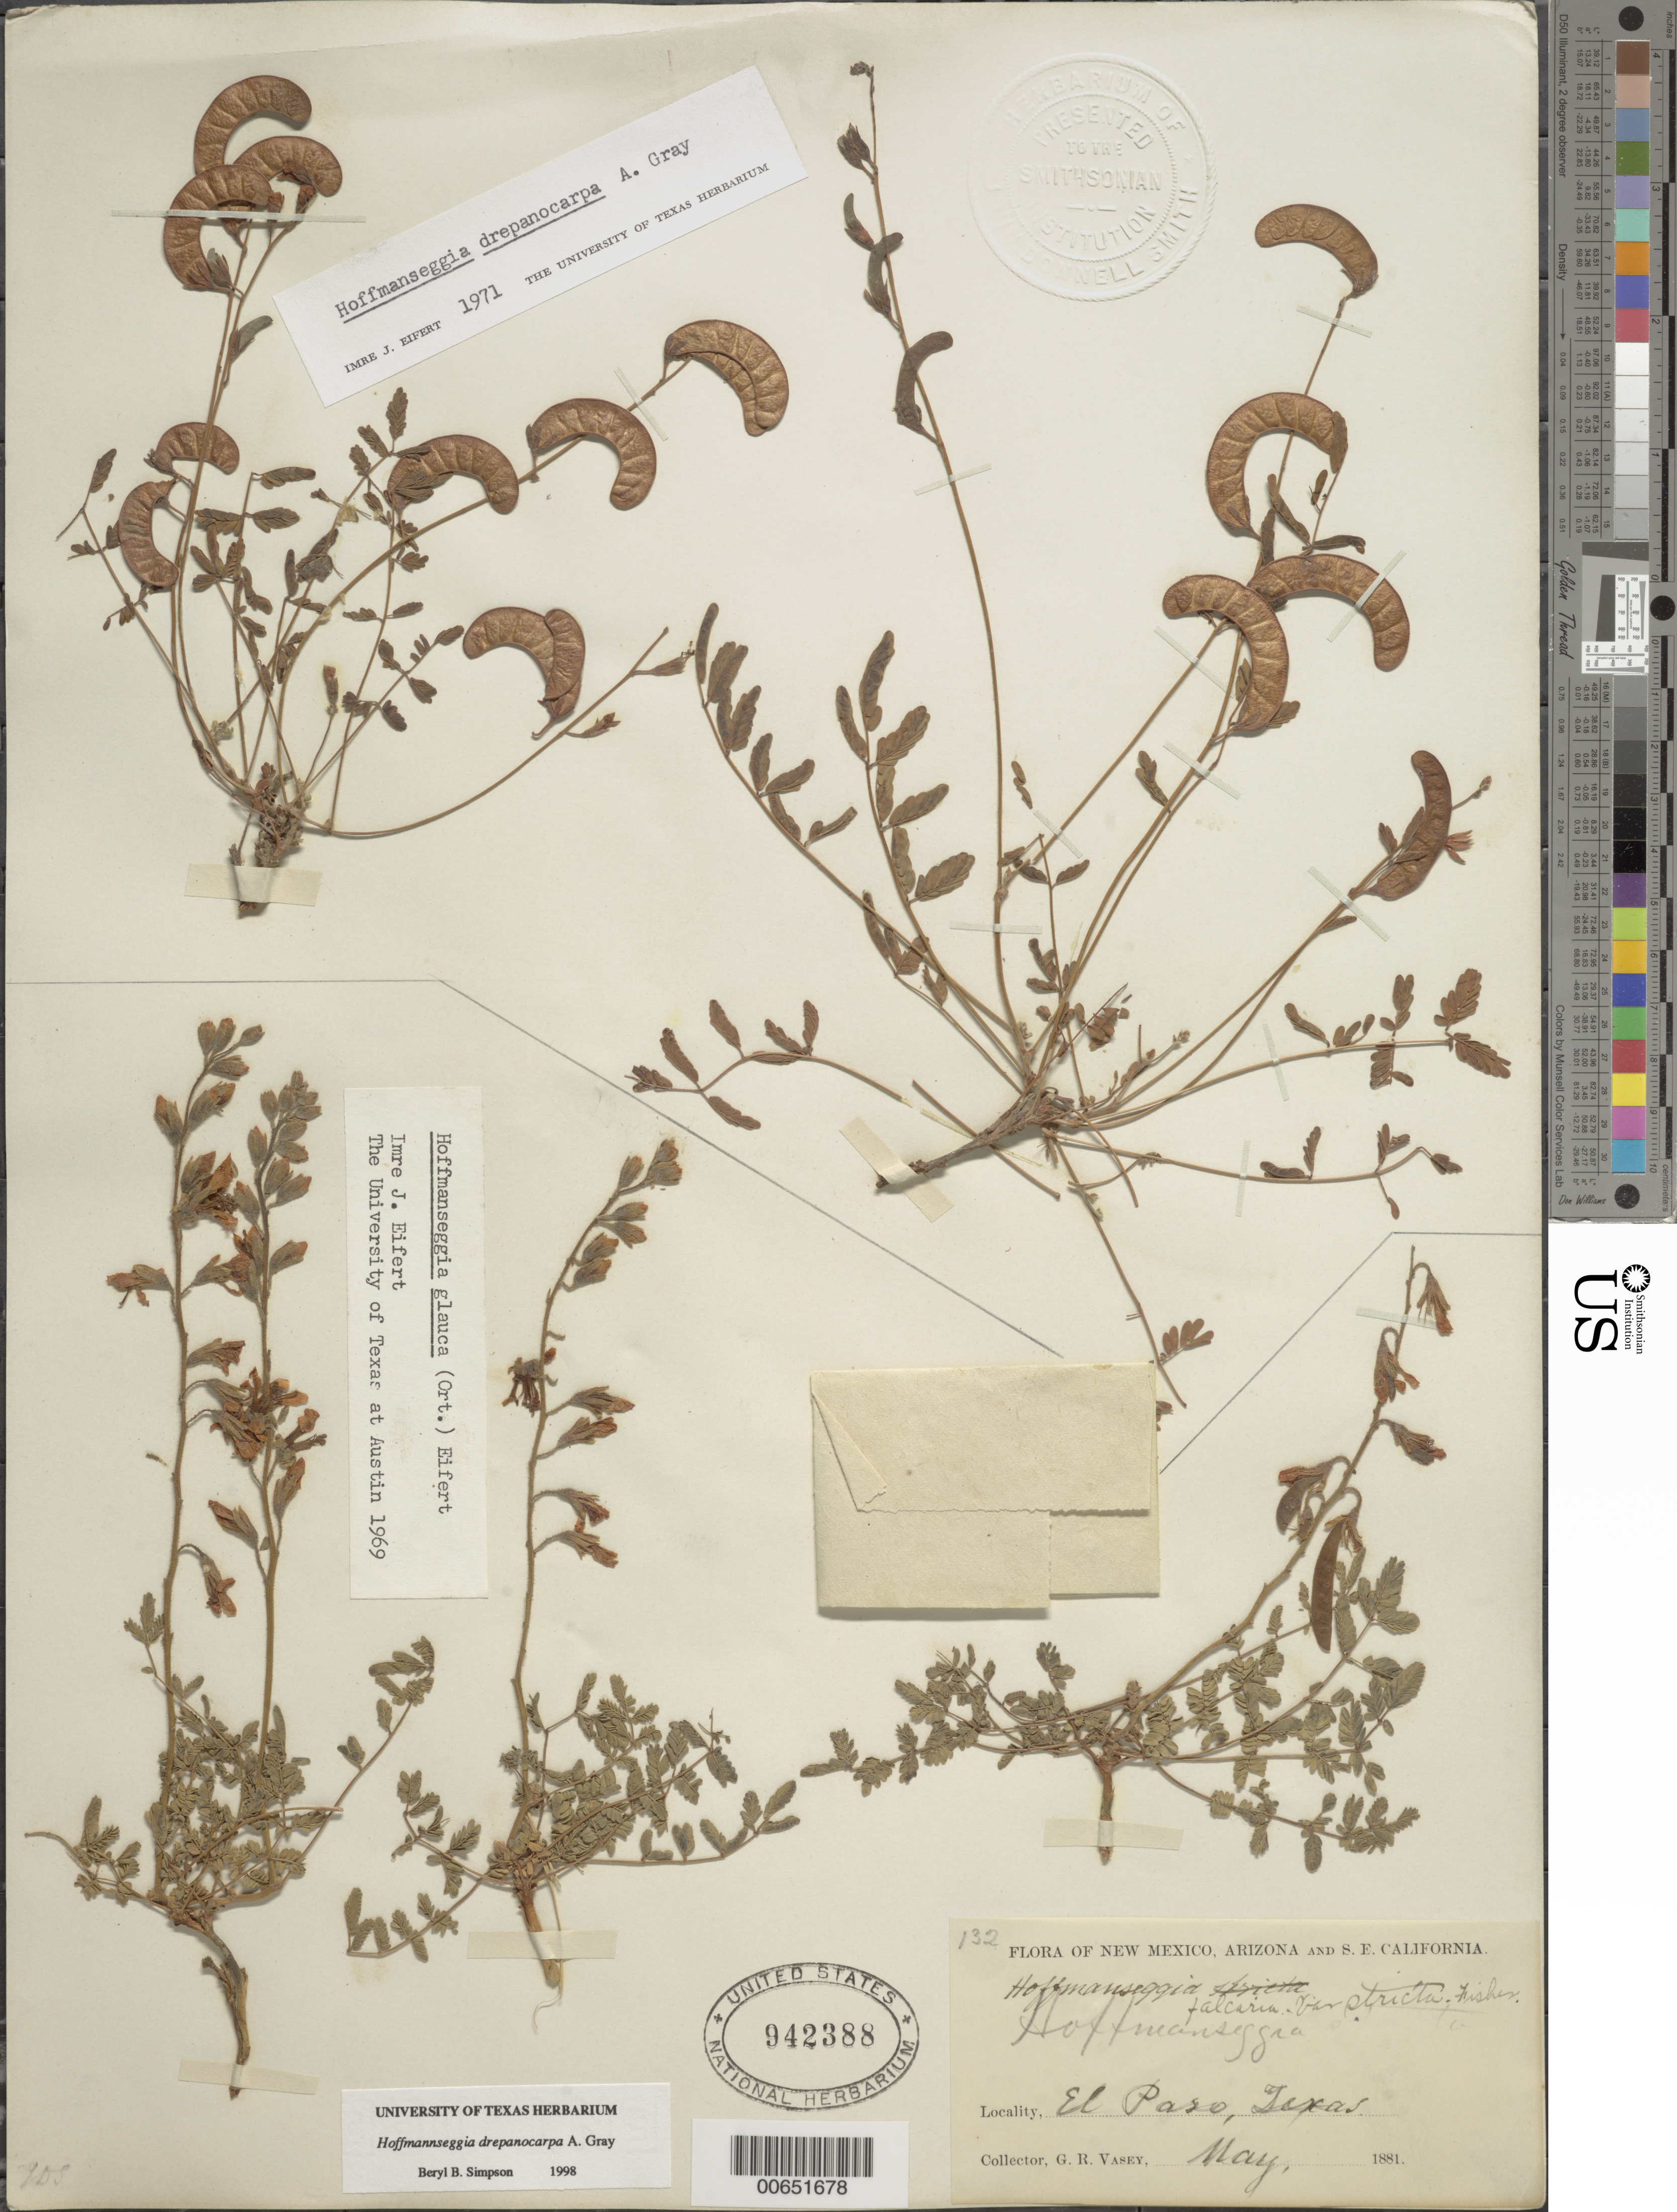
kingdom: Plantae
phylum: Tracheophyta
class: Magnoliopsida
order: Fabales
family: Fabaceae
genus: Hoffmannseggia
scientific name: Hoffmannseggia drepanocarpa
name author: A. Gray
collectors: G. R. Vasey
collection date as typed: May 1881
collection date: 1881-05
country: United States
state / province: Texas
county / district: El Paso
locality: El Paso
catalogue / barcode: US 942388